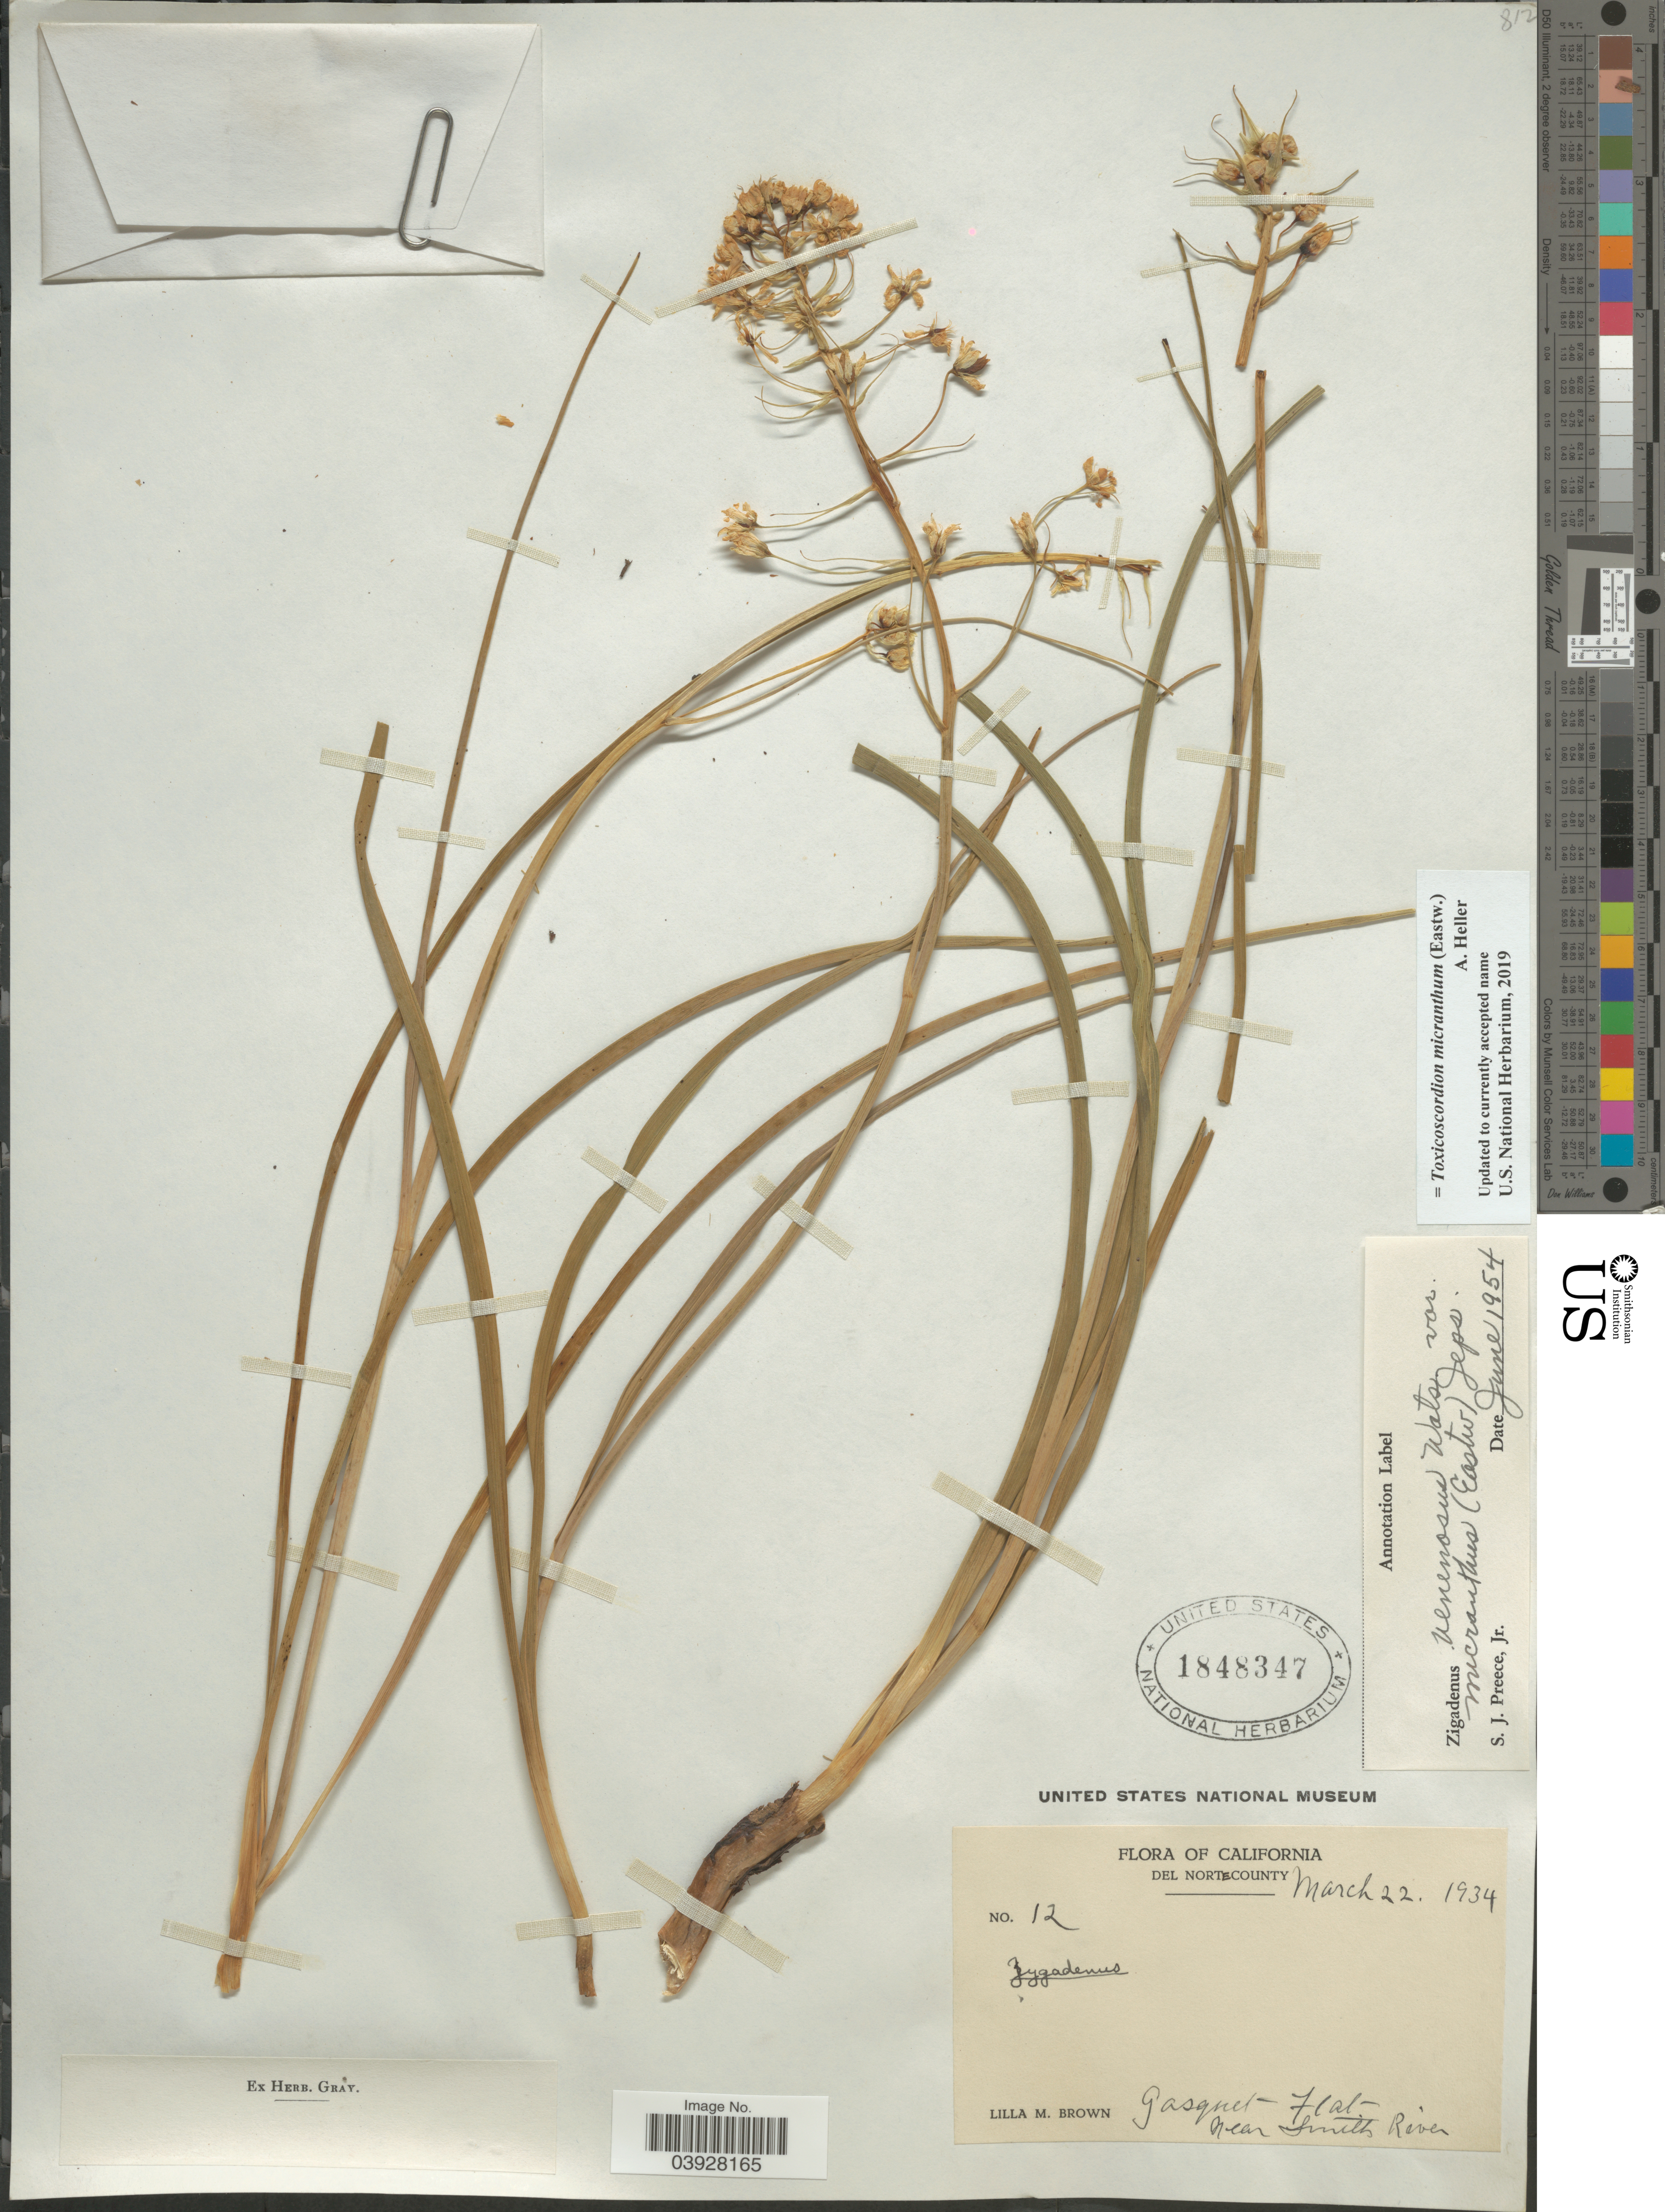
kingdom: Plantae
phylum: Tracheophyta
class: Liliopsida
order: Liliales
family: Melanthiaceae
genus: Toxicoscordion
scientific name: Toxicoscordion micranthum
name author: (Eastw.) A. Heller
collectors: L. M. Brown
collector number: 12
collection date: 1934-03-22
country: United States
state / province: California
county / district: Del Norte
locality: Del Norte County. Gasquet Flat near Smith River.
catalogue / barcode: US 1848347